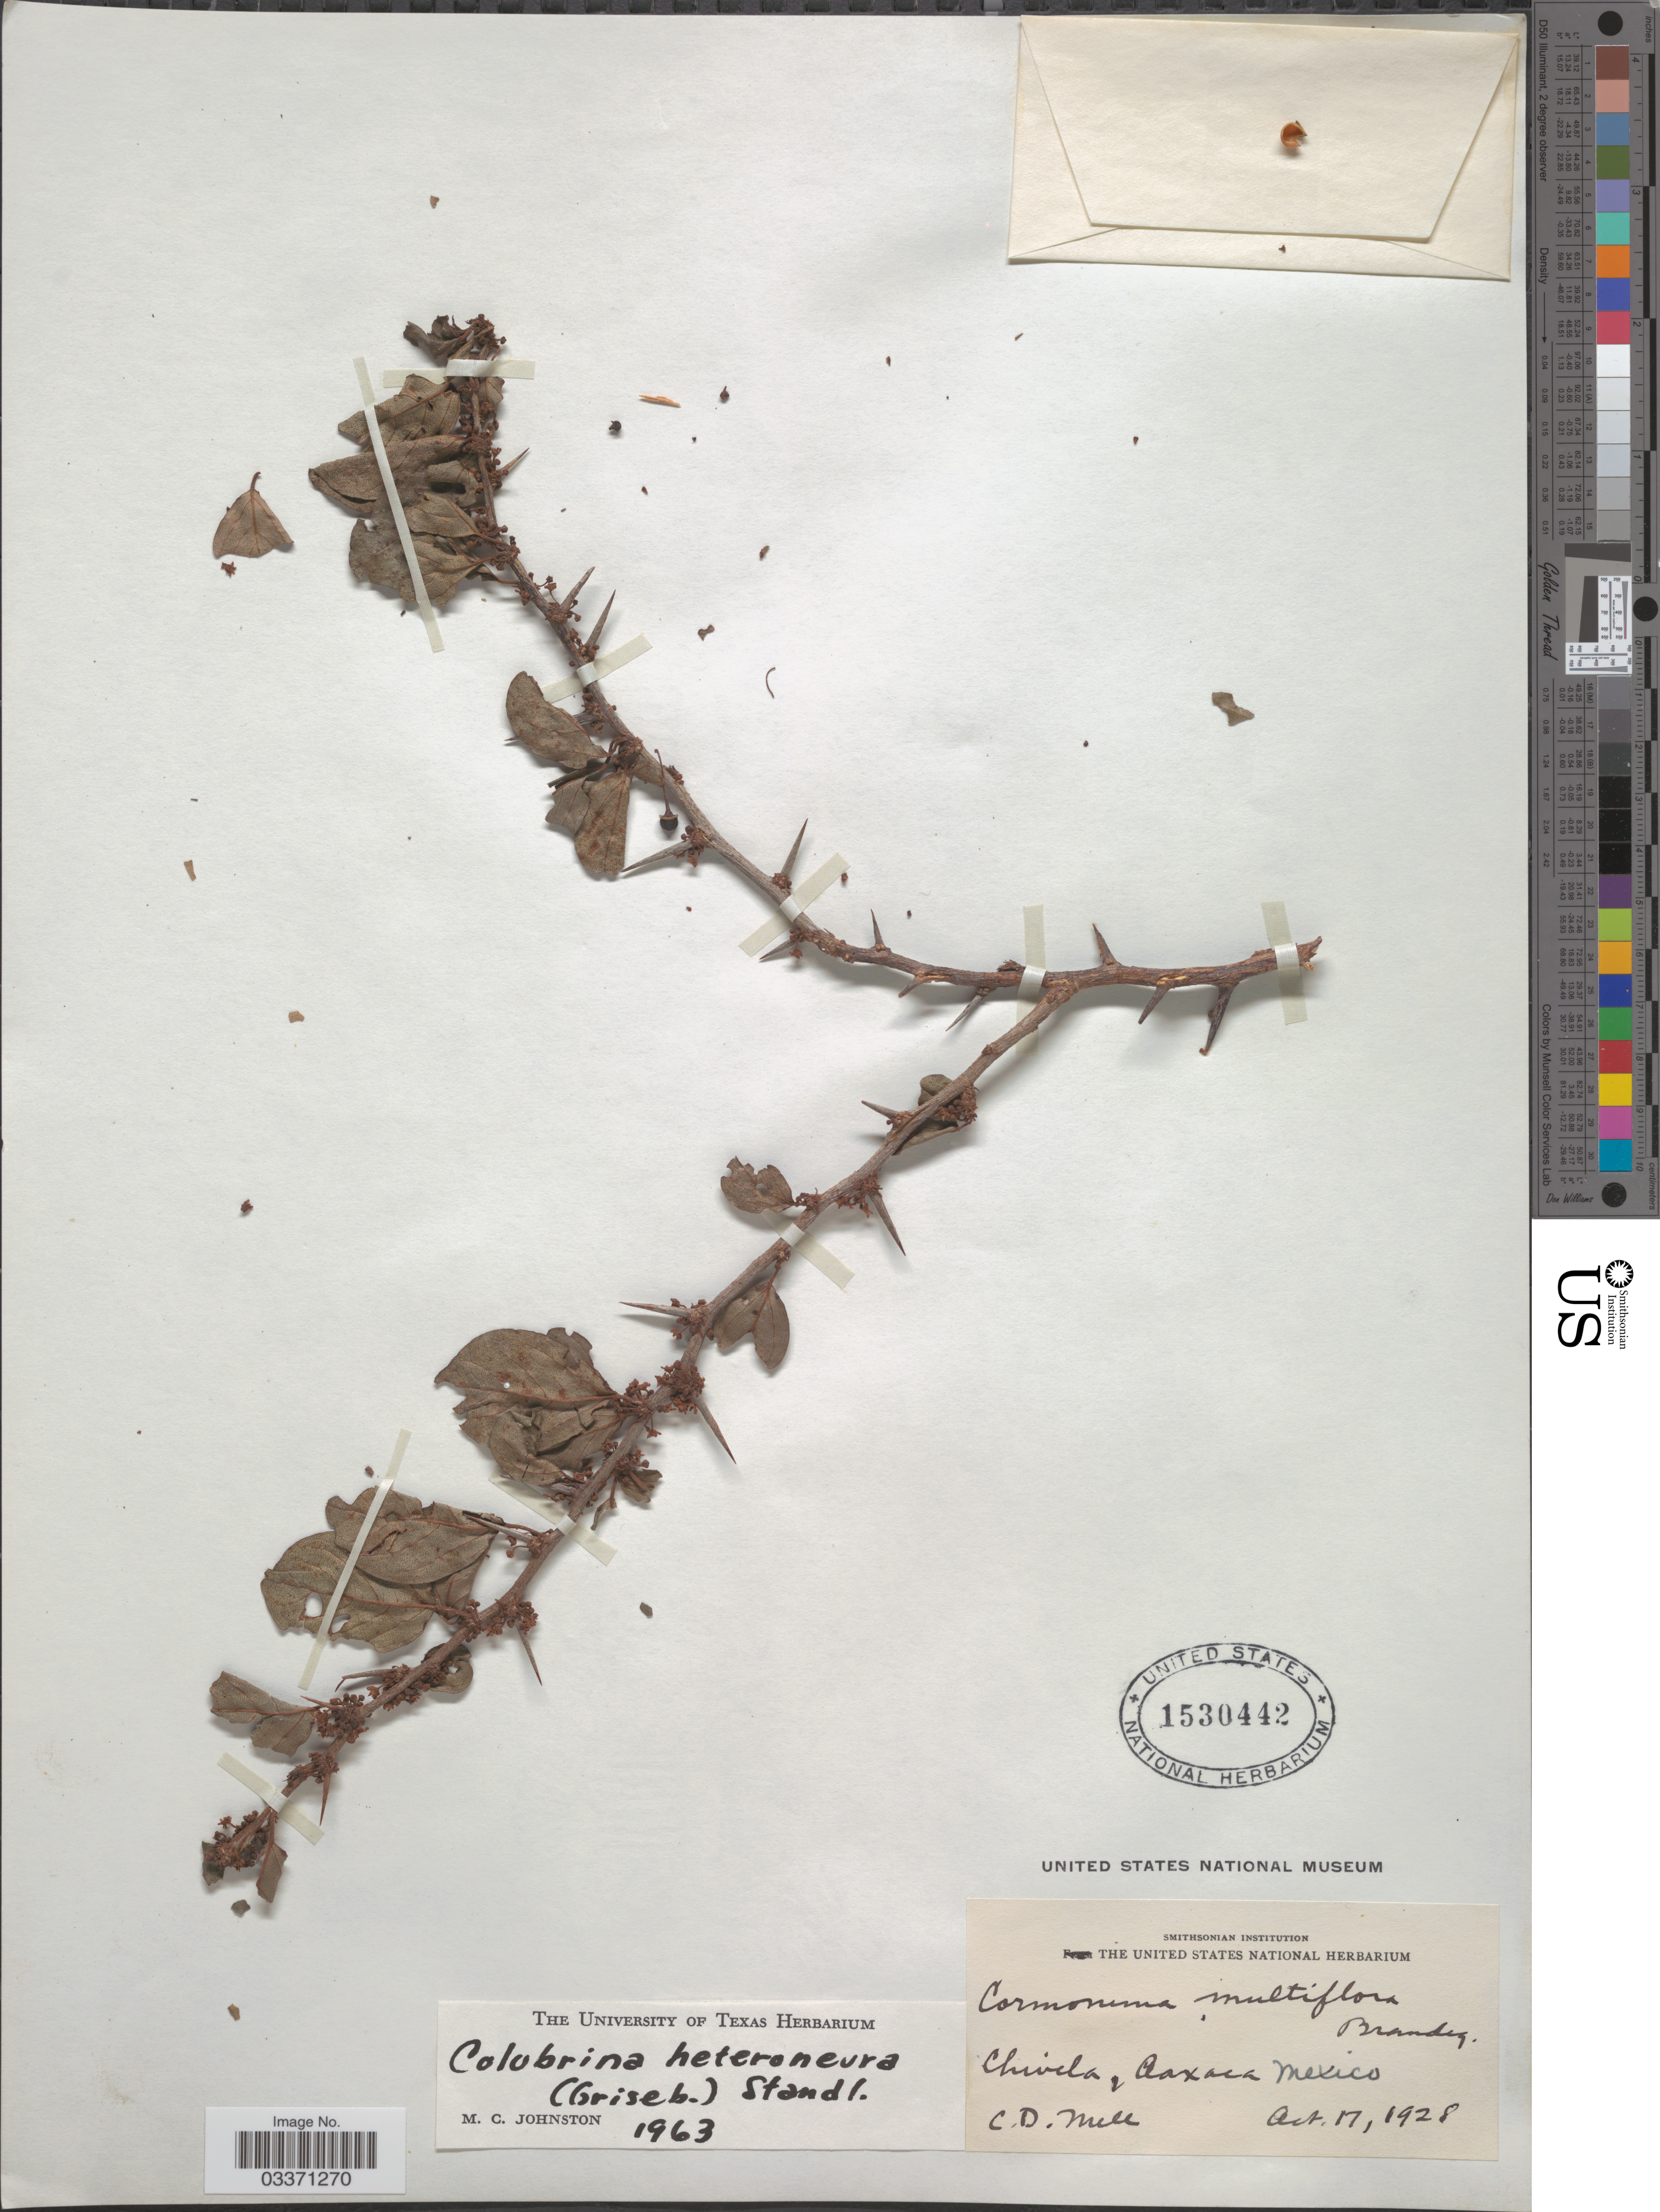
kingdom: Plantae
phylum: Tracheophyta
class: Magnoliopsida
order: Rosales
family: Rhamnaceae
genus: Colubrina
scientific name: Colubrina heteroneura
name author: (Griseb.) Standl.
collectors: C. D. Mell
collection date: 1928-10-17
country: Mexico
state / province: Oaxaca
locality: Chivela.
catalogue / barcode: US 1530442